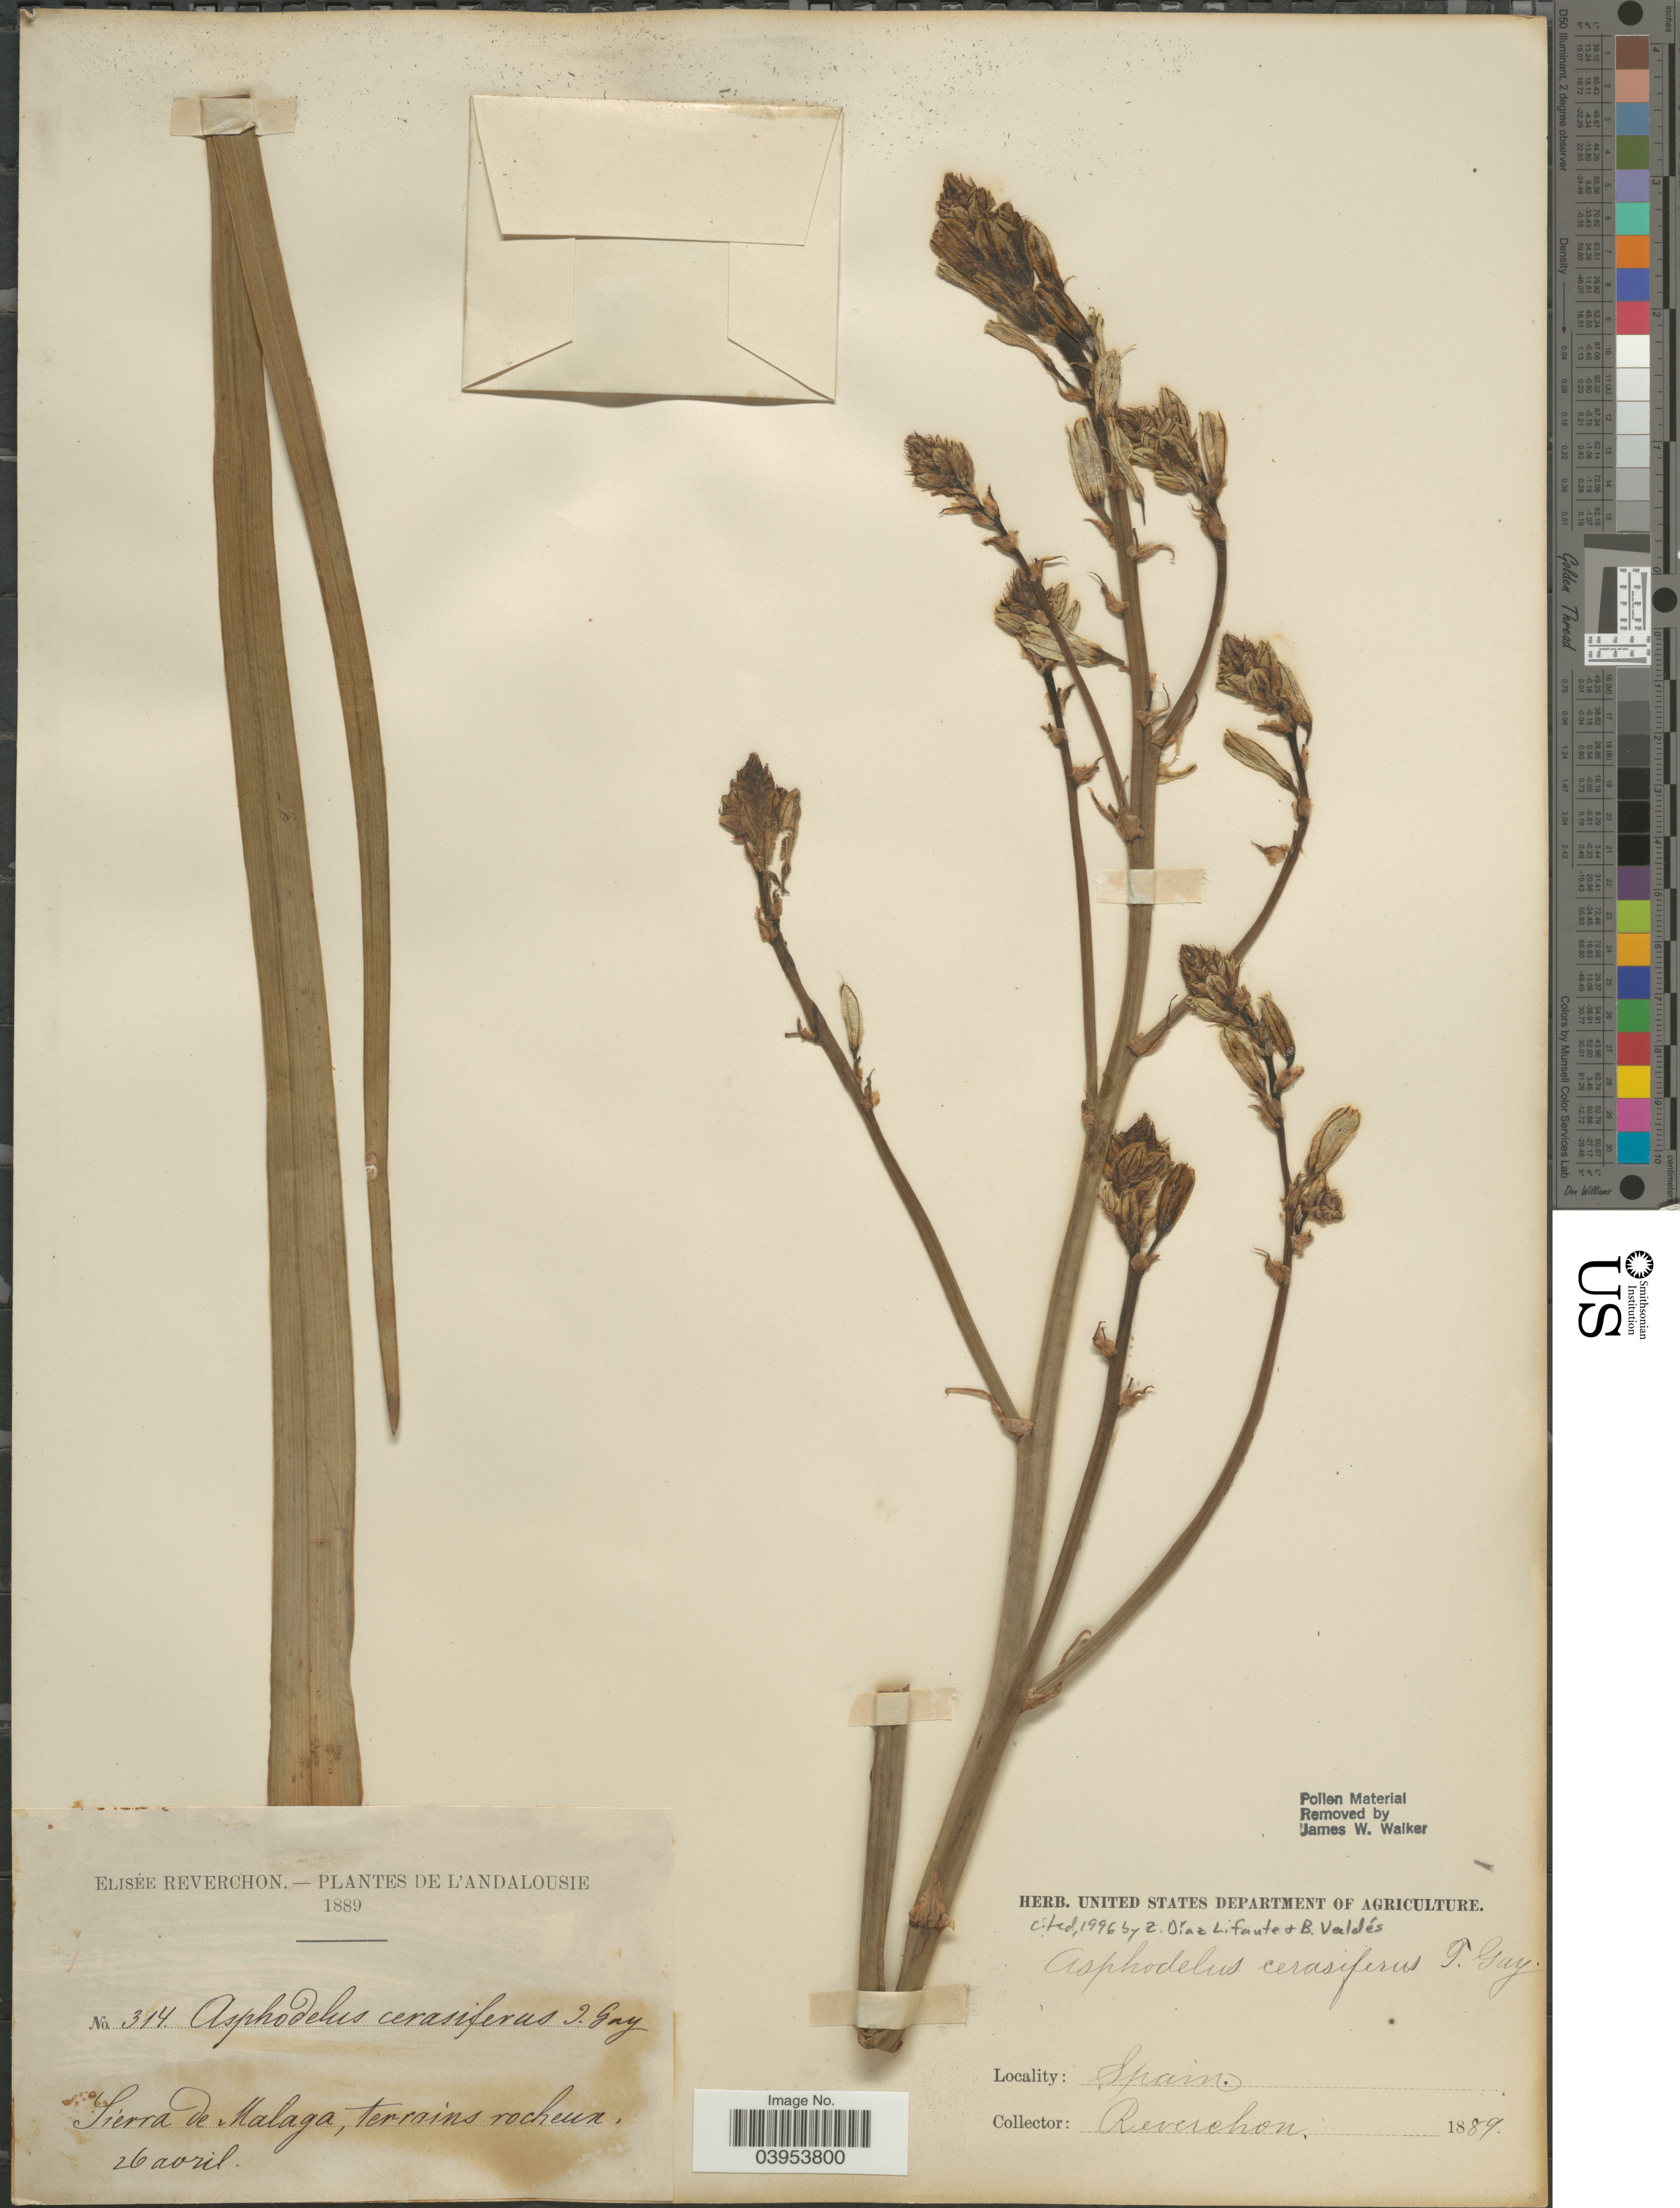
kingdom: Plantae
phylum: Tracheophyta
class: Liliopsida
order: Asparagales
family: Asphodelaceae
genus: Asphodelus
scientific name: Asphodelus cerasiferus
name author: J. Gay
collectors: E. Reverchon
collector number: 314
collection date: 1889-04-26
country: Spain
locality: Sierra de Malaga, terrains rocheun.